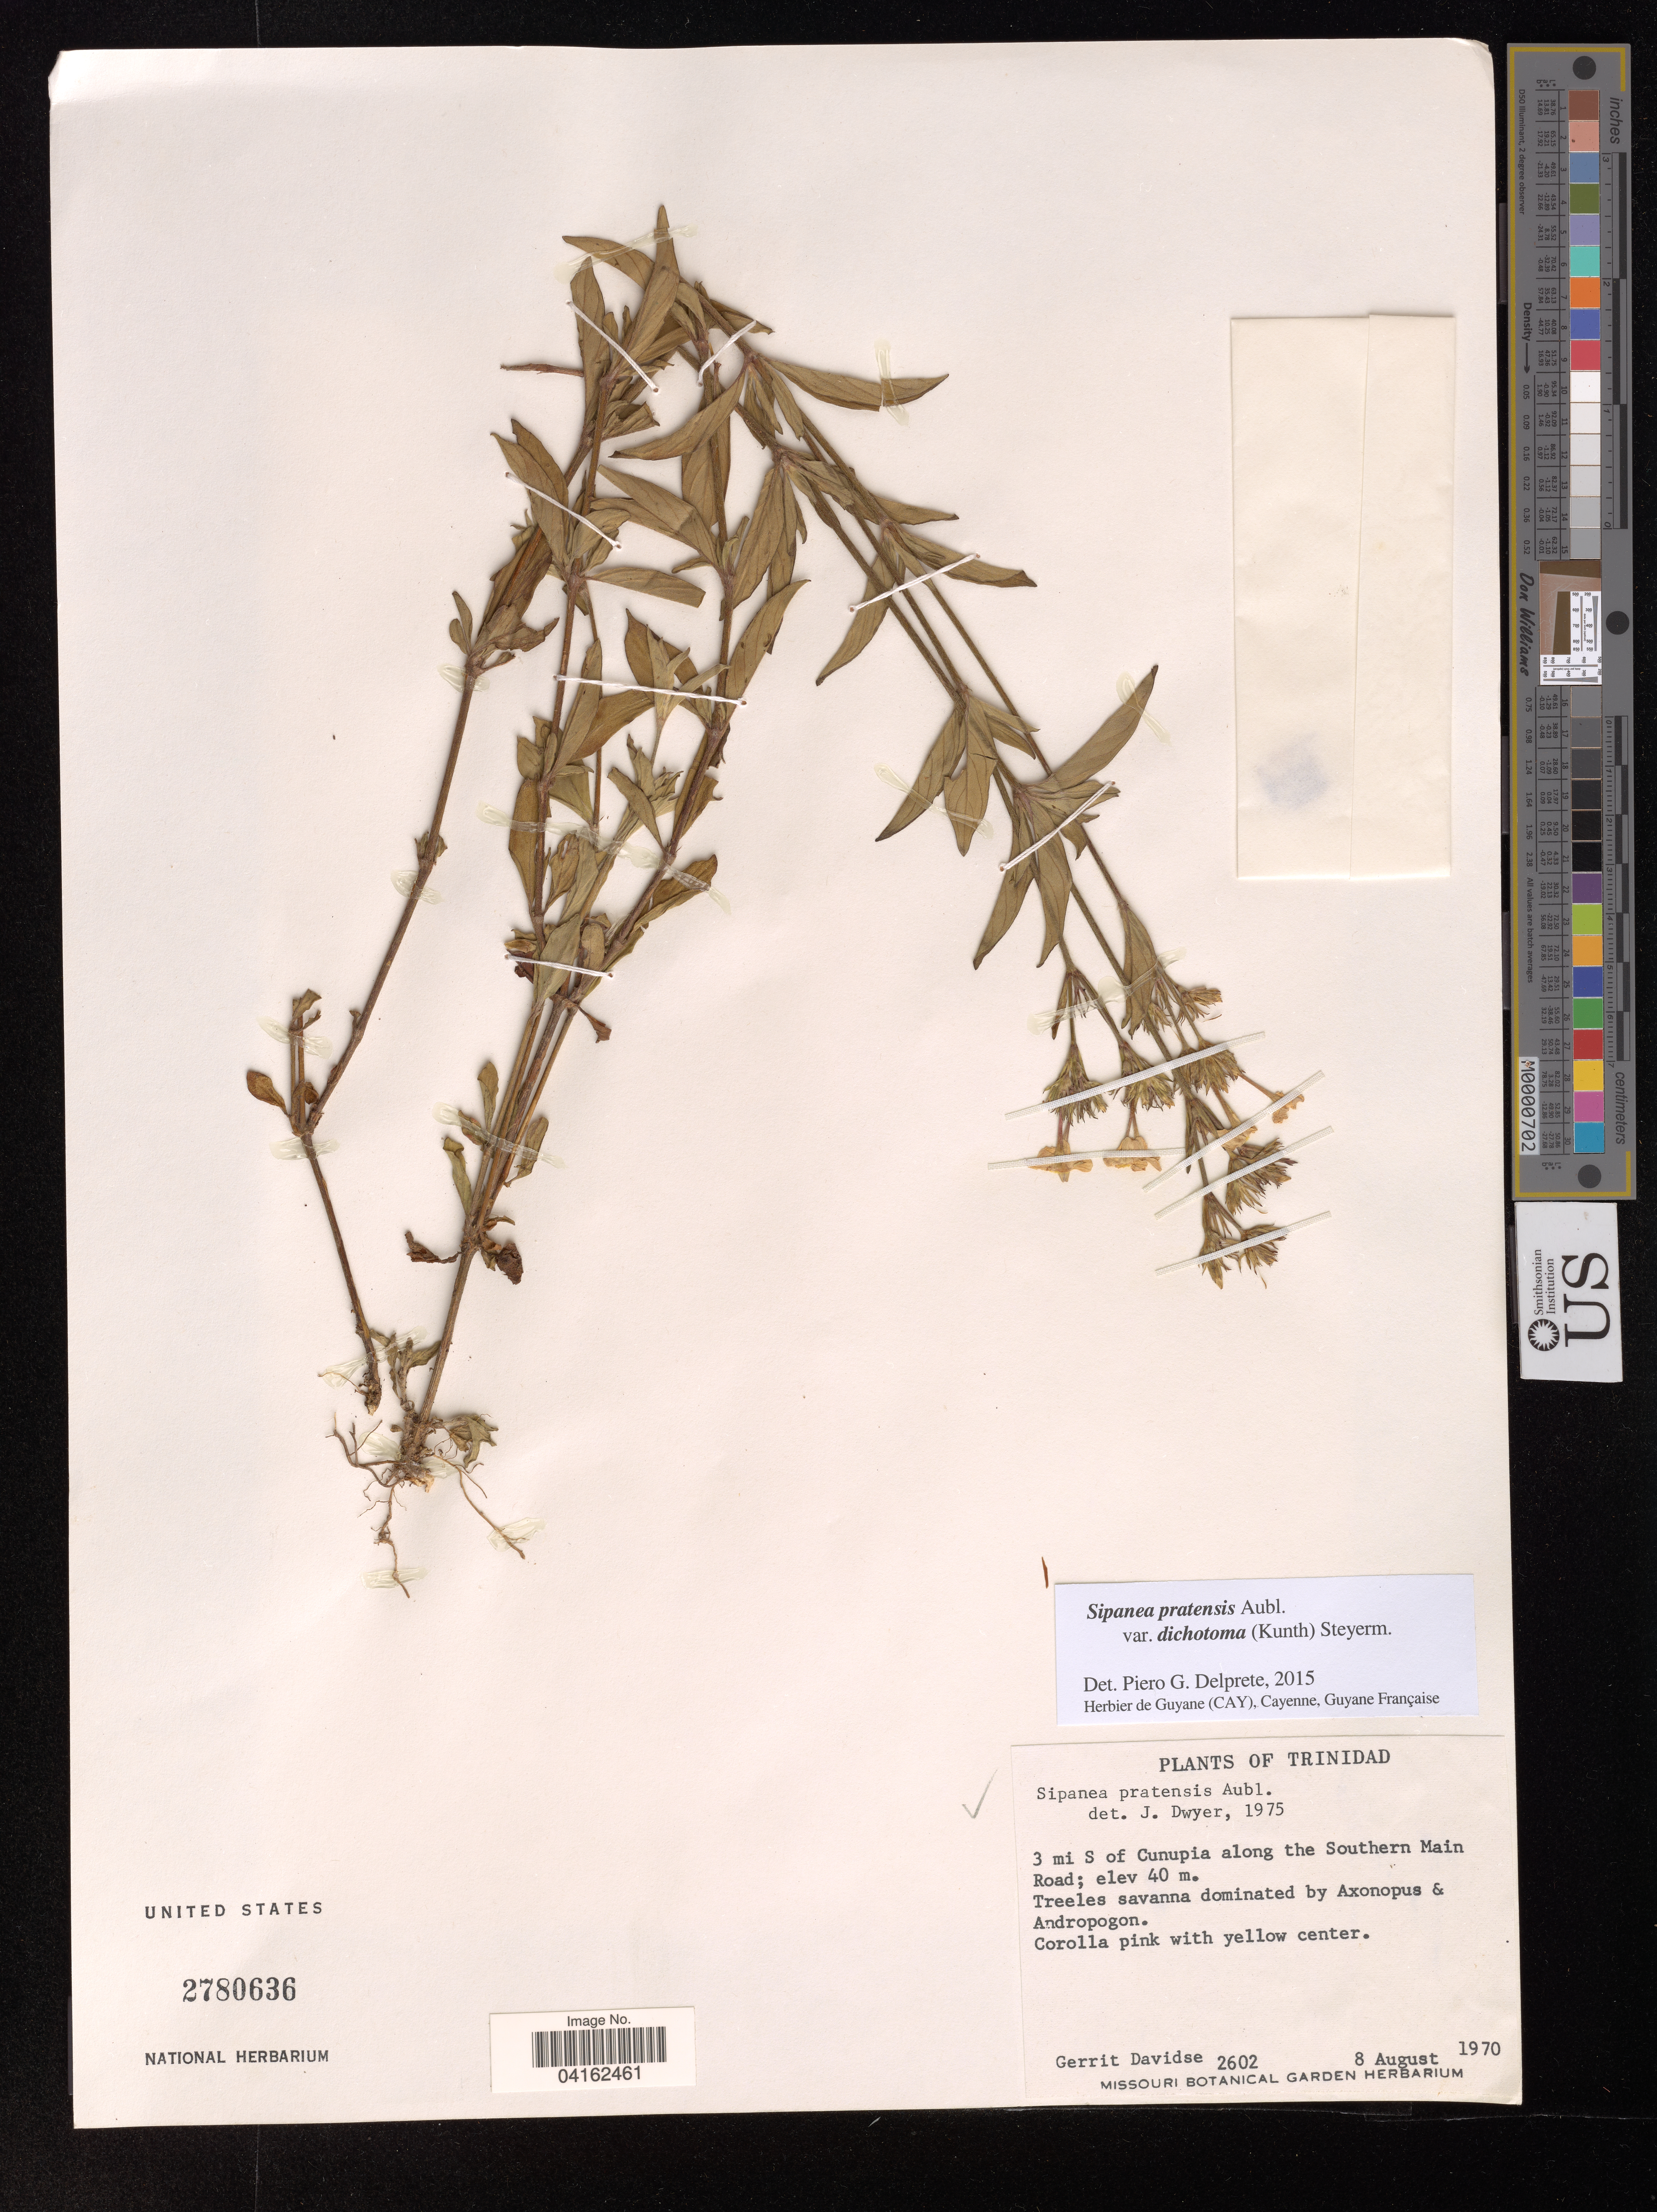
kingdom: Plantae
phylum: Tracheophyta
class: Magnoliopsida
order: Gentianales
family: Rubiaceae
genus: Sipanea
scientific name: Sipanea pratensis var. dichotoma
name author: (Kunth) Steyerm.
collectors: G. Davidse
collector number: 2602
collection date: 1970-08-08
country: Trinidad and Tobago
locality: Trinidad. 3 mi S of Cunupia along the Southern Main Road.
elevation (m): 40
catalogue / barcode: US 2780636